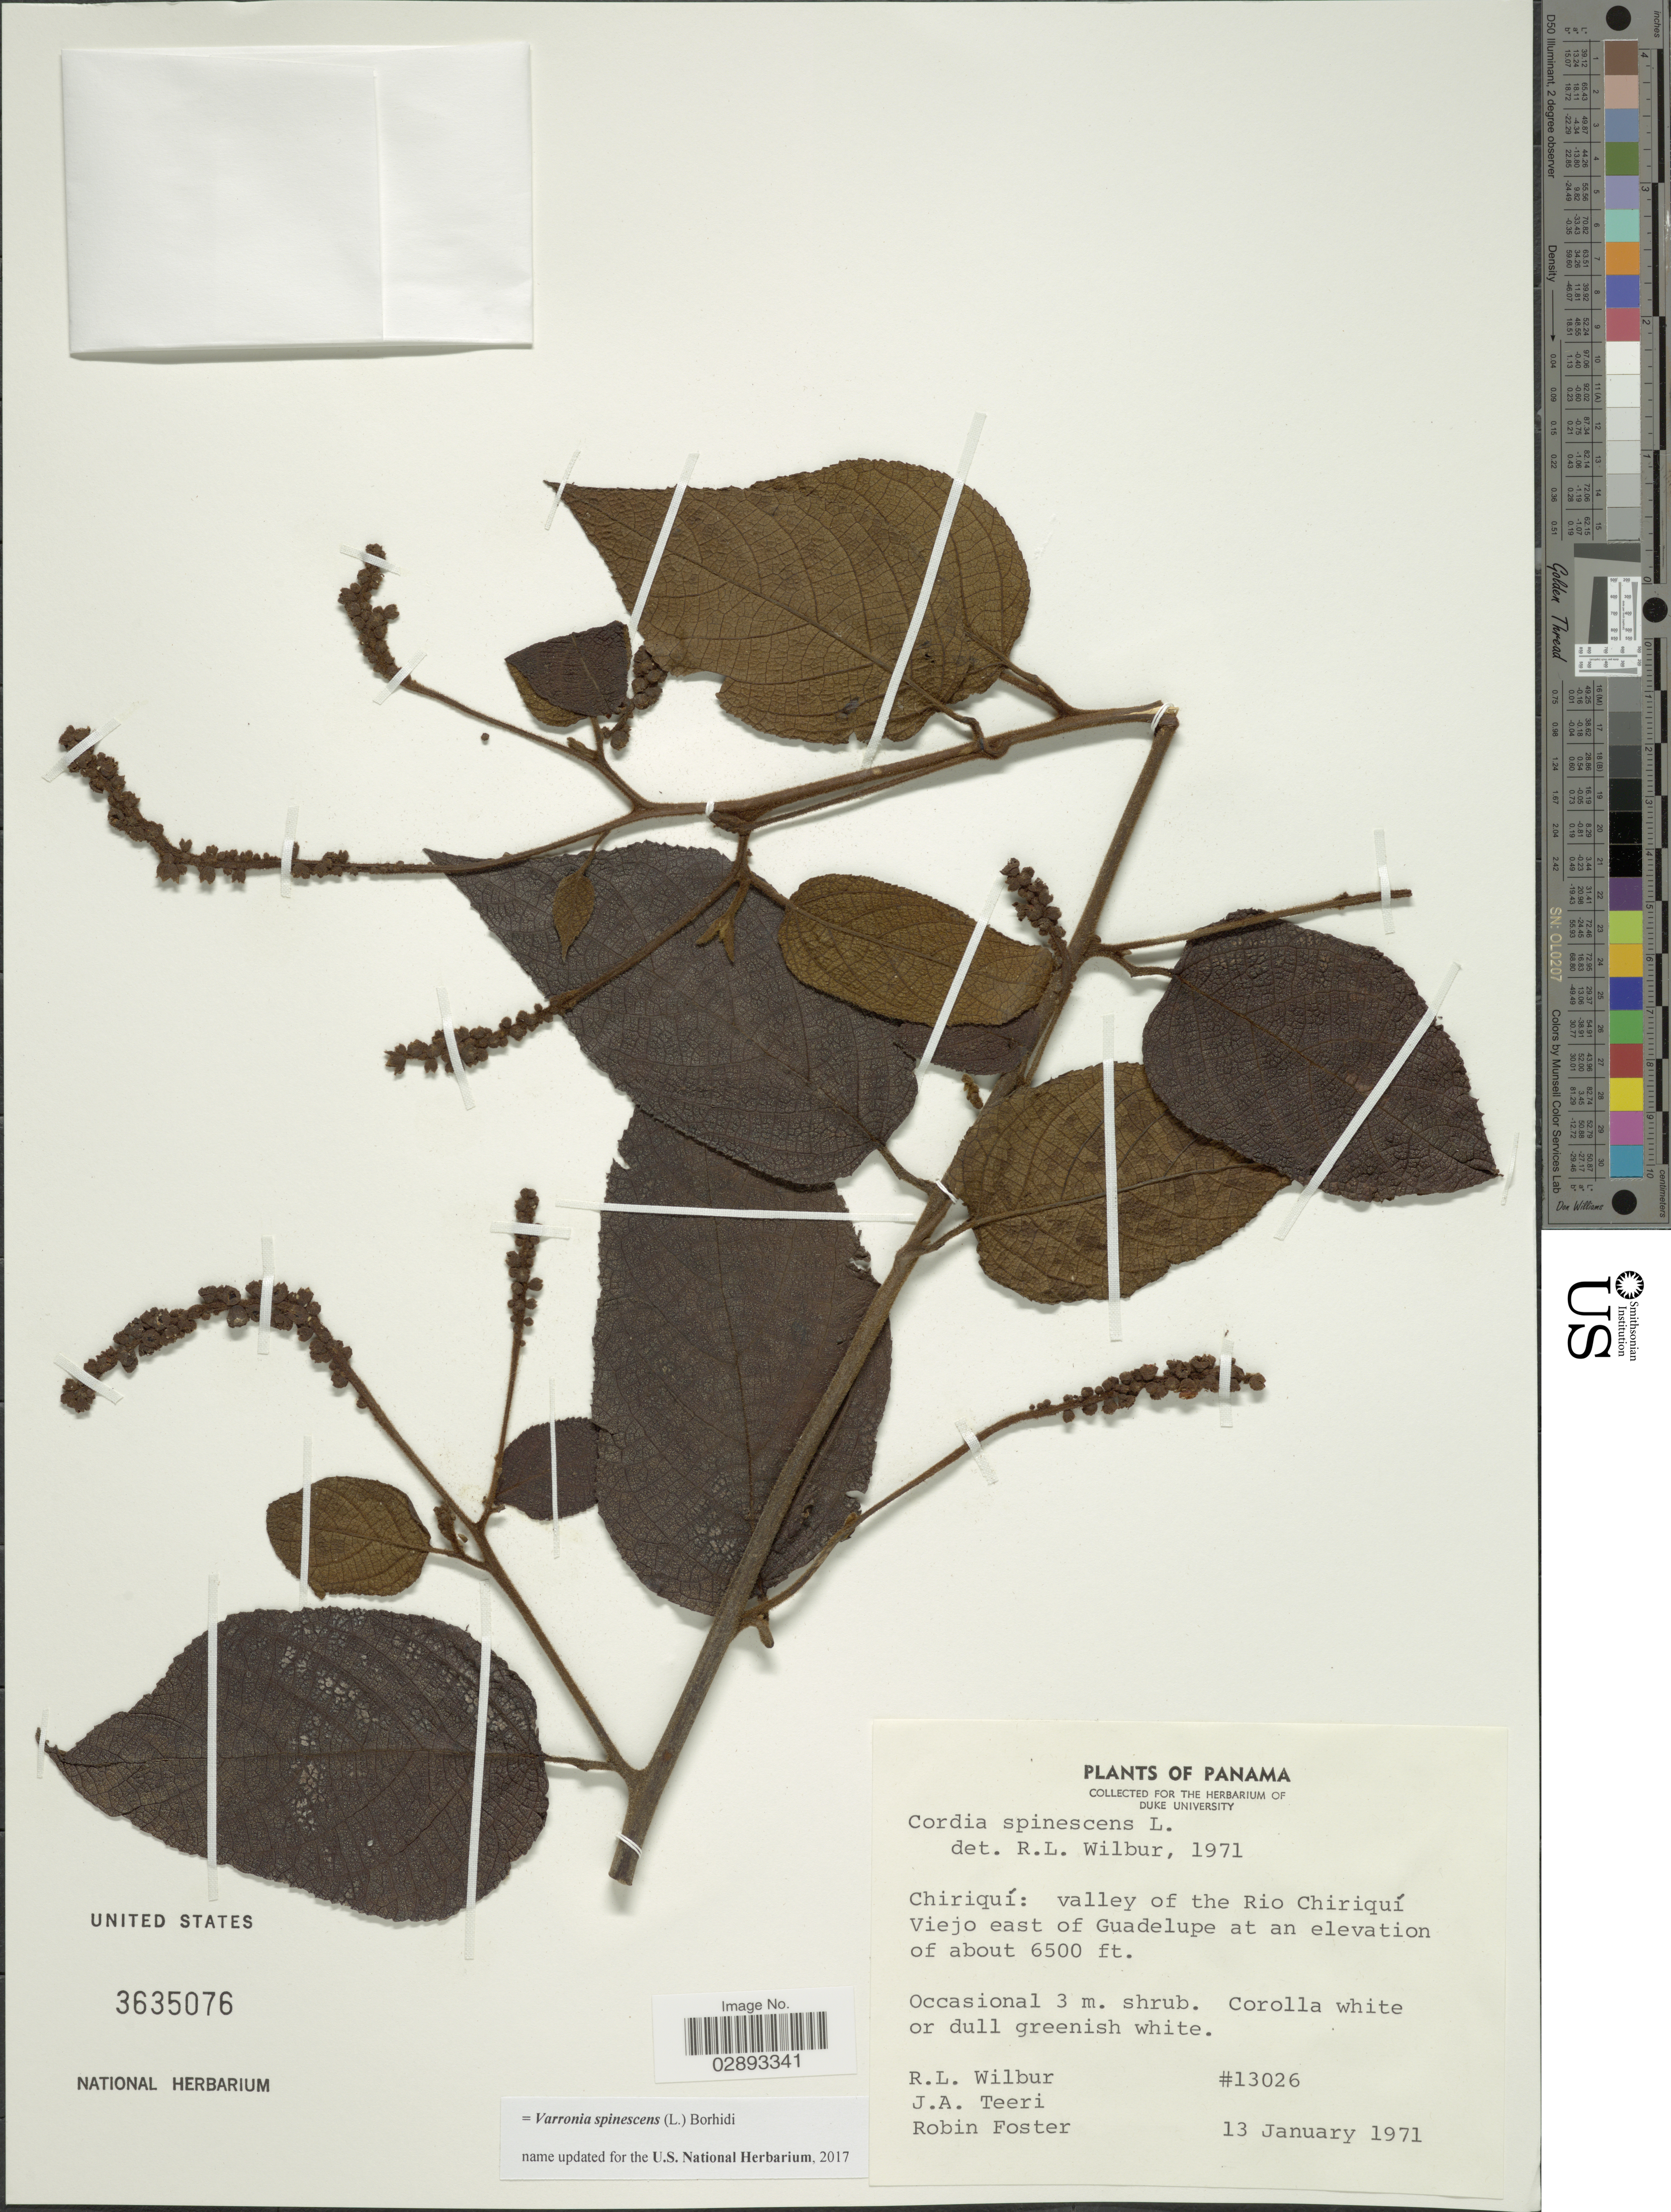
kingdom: Plantae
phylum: Tracheophyta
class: Magnoliopsida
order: Boraginales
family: Cordiaceae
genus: Varronia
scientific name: Varronia spinescens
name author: (L.) Borhidi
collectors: R. L. Wilbur, J. Teeri & R. B. Foster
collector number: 13026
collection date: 1971-01-13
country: Panama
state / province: Chiriqui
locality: Chiriquí: valley of the Rio Chiriquí Viejo east of Guadelupe.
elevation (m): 1981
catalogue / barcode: US 3635076